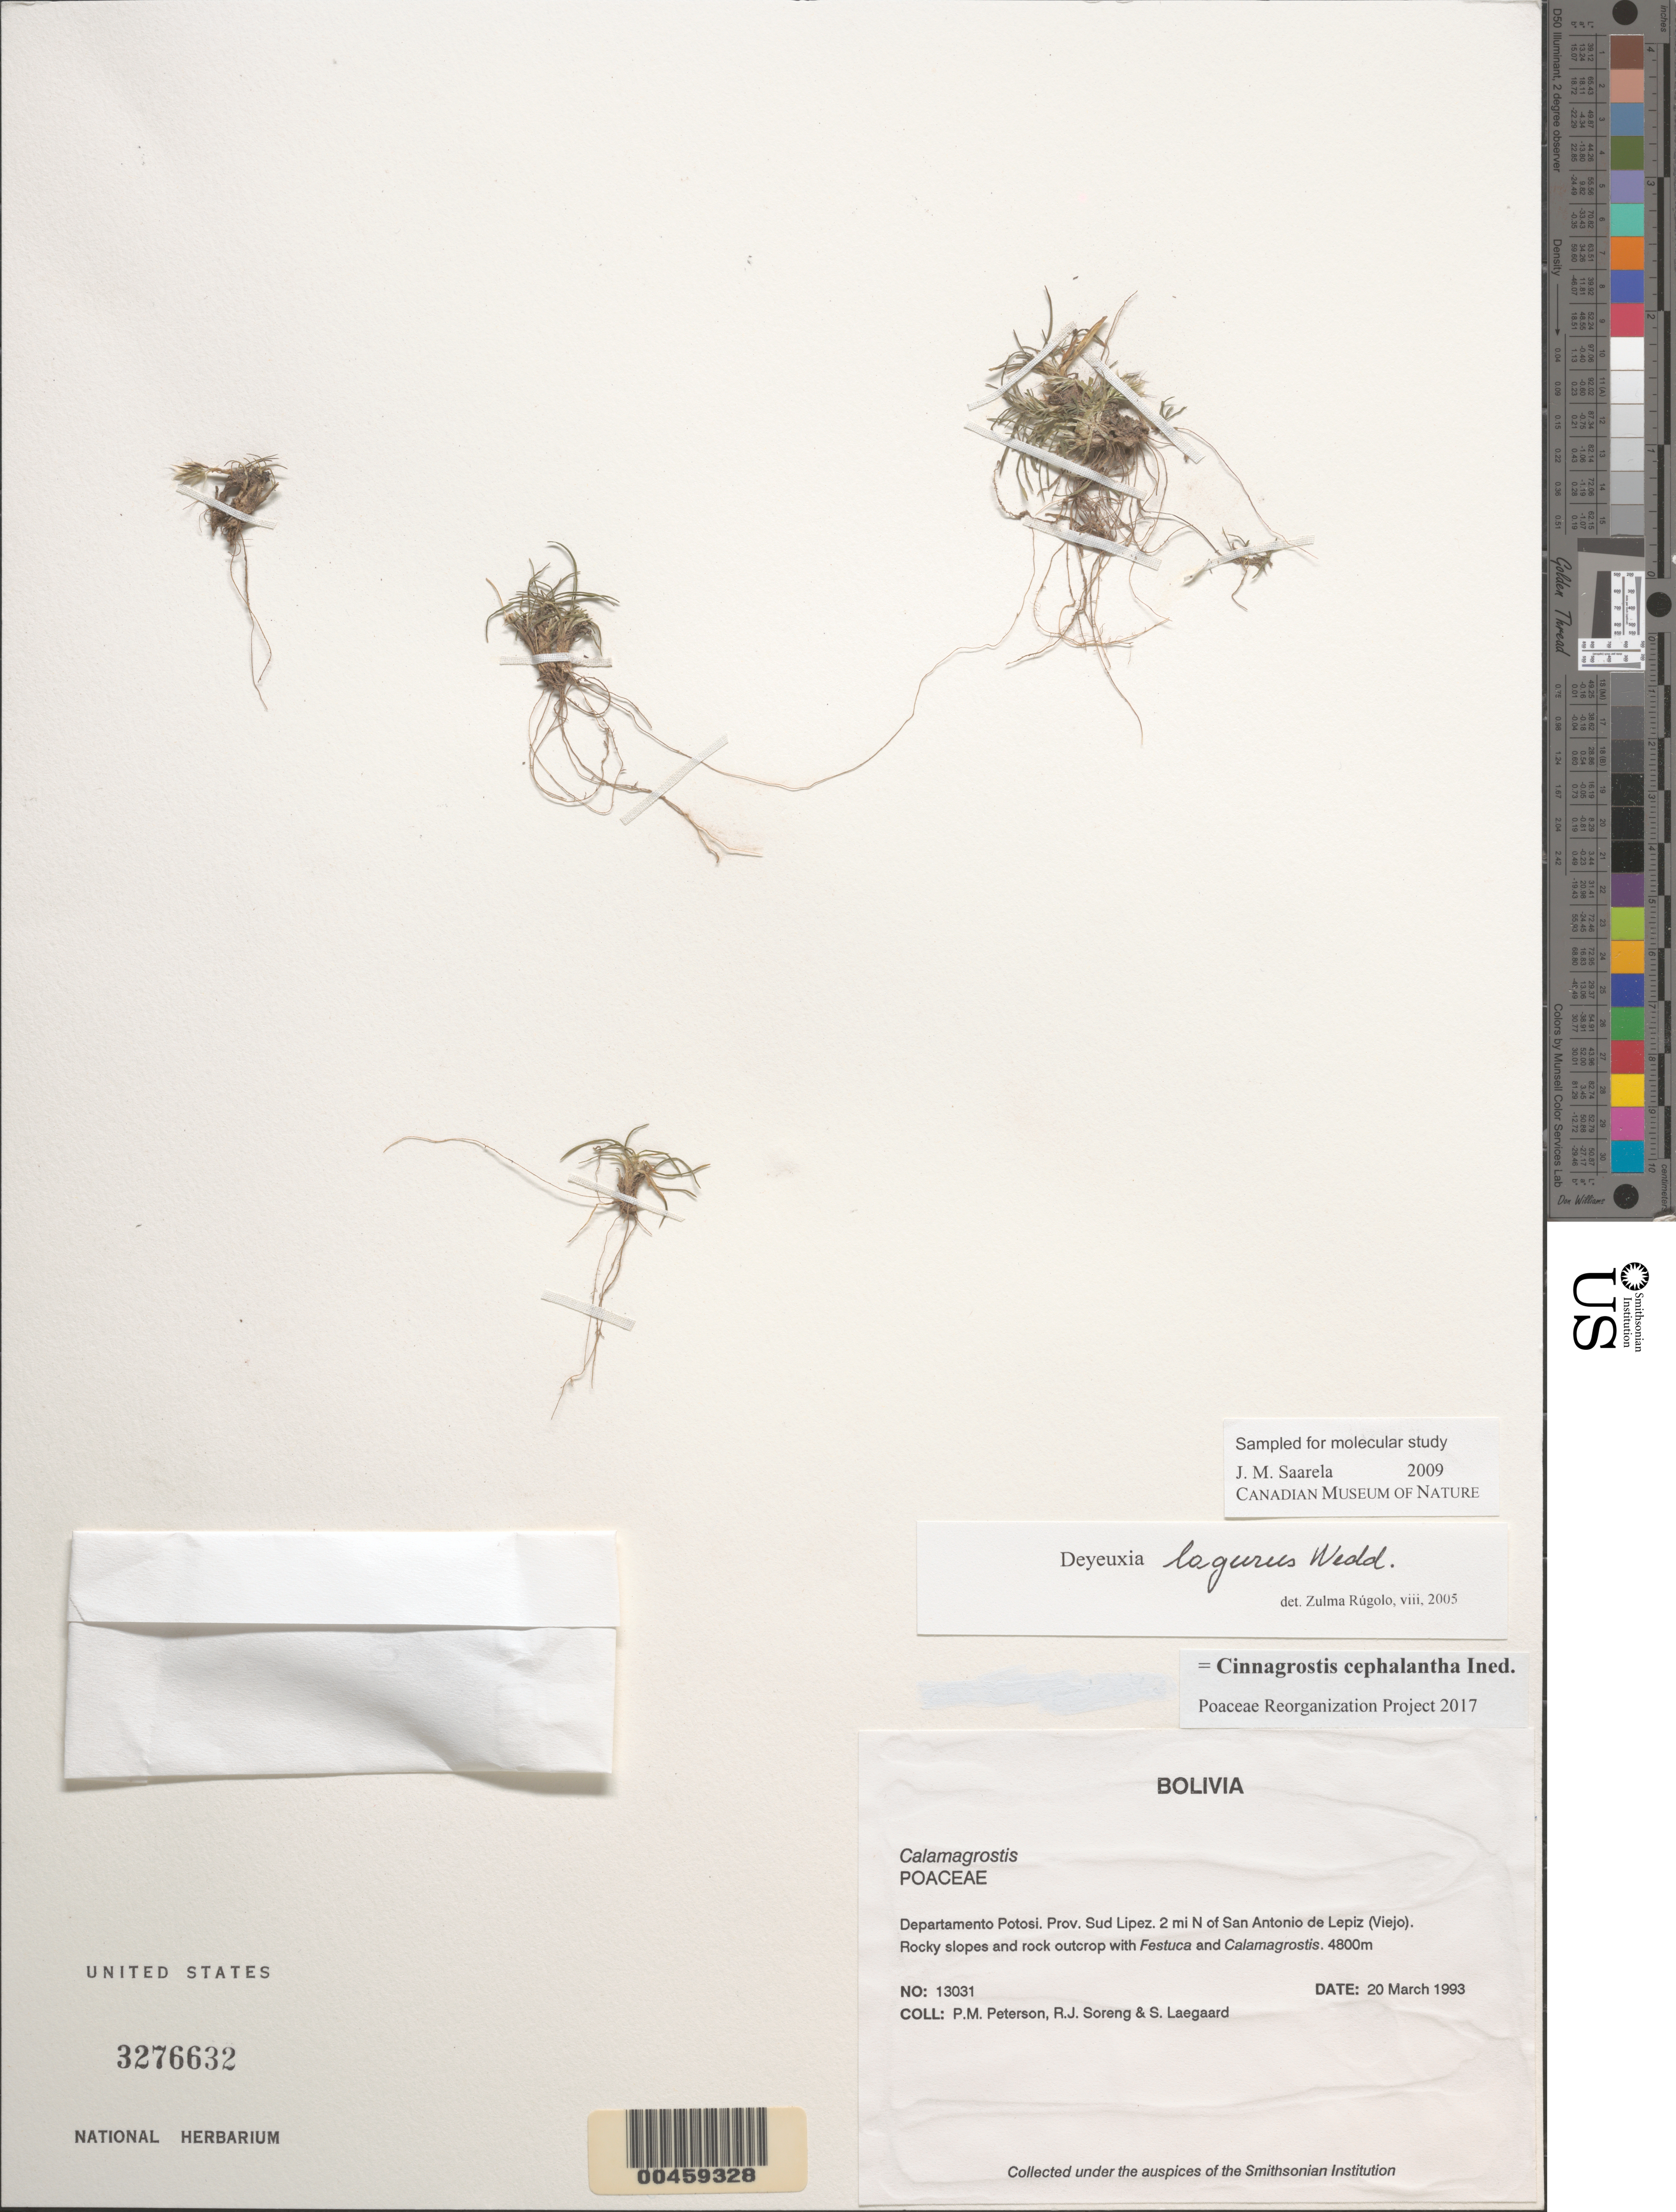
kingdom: Plantae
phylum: Tracheophyta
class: Liliopsida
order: Poales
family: Poaceae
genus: Cinnagrostis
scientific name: Cinnagrostis cephalantha ined.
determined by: Poaceae Reorganization Project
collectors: P. M. Peterson, R. J. Soreng & S. Lægaard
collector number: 13031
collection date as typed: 20 Mar 1993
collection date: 1993-03-20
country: Bolivia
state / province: Potosí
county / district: Sud Lípez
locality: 2 mi N of San Antonia de Lepiz (Viejo).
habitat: Rocky slopes and rock outcrop with Festuca and Calamagrostis.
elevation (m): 4800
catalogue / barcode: US 3276632